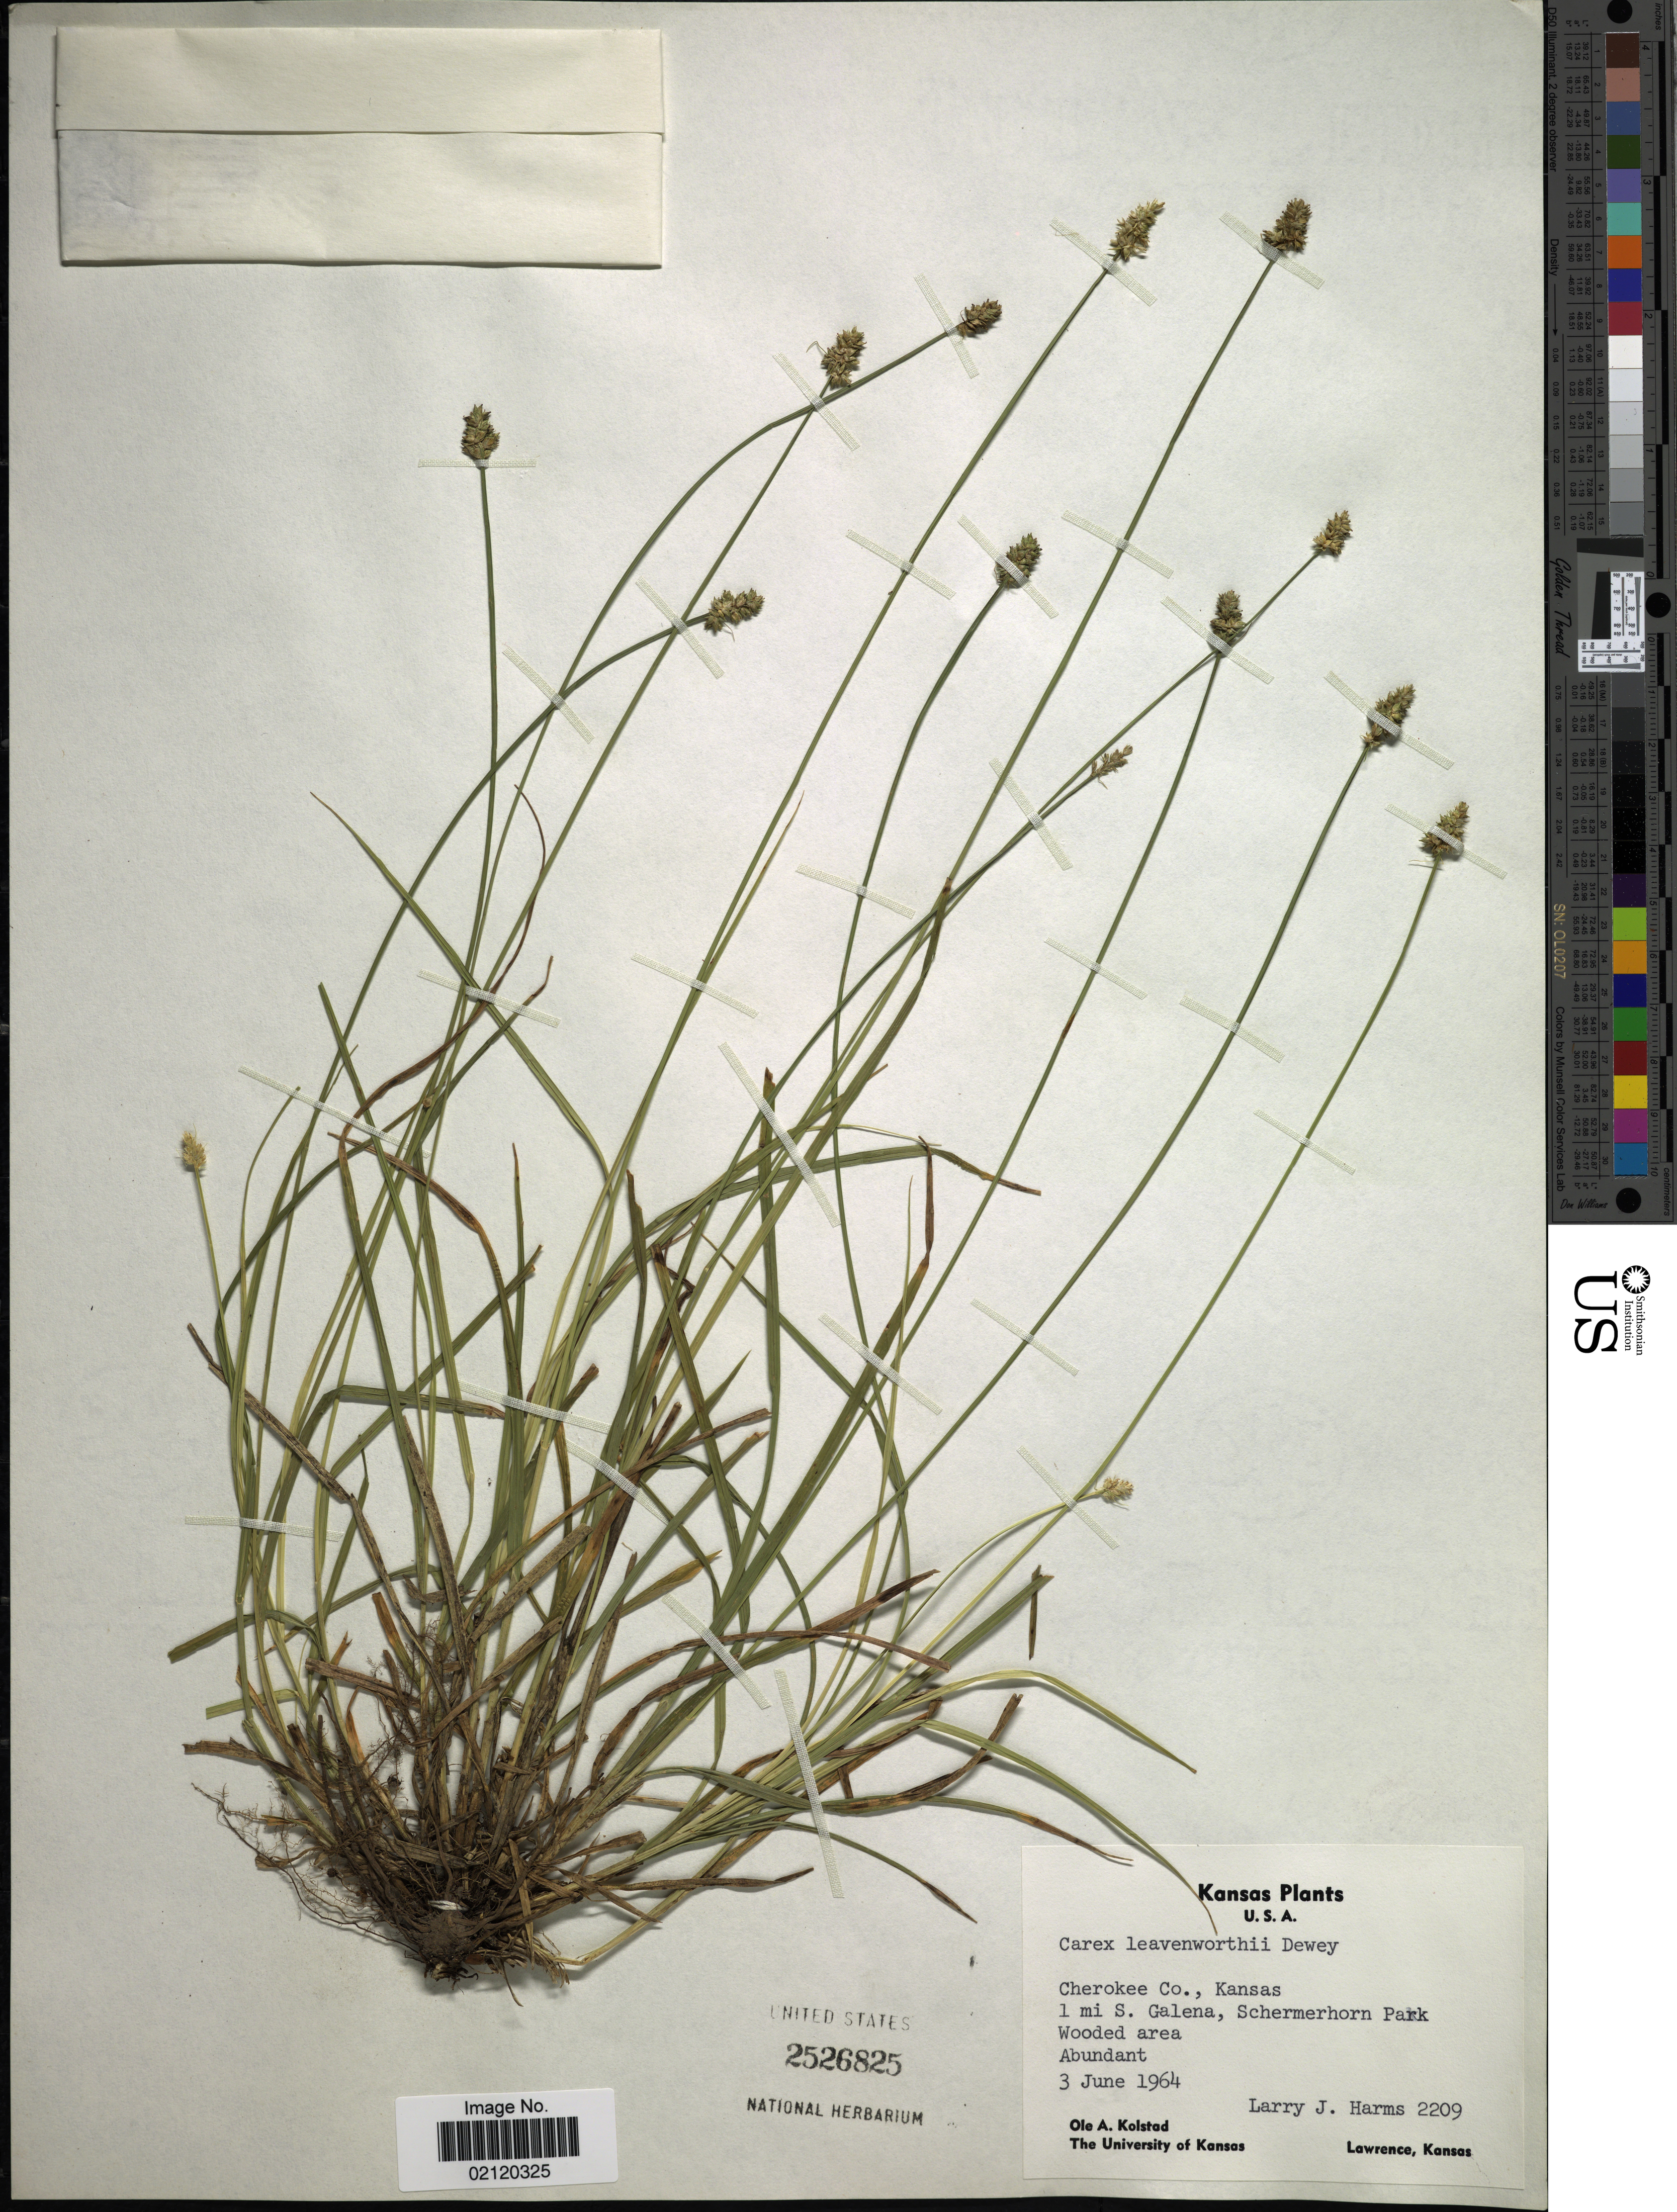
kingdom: Plantae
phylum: Tracheophyta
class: Liliopsida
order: Poales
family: Cyperaceae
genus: Carex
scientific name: Carex leavenworthii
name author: Dewey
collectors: L. Harms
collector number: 2209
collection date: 1964-06-03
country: United States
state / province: Kansas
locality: Cherokee Co., Kansas, 1 mi. S Galena, Schermerhorn Park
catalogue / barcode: US 2526825